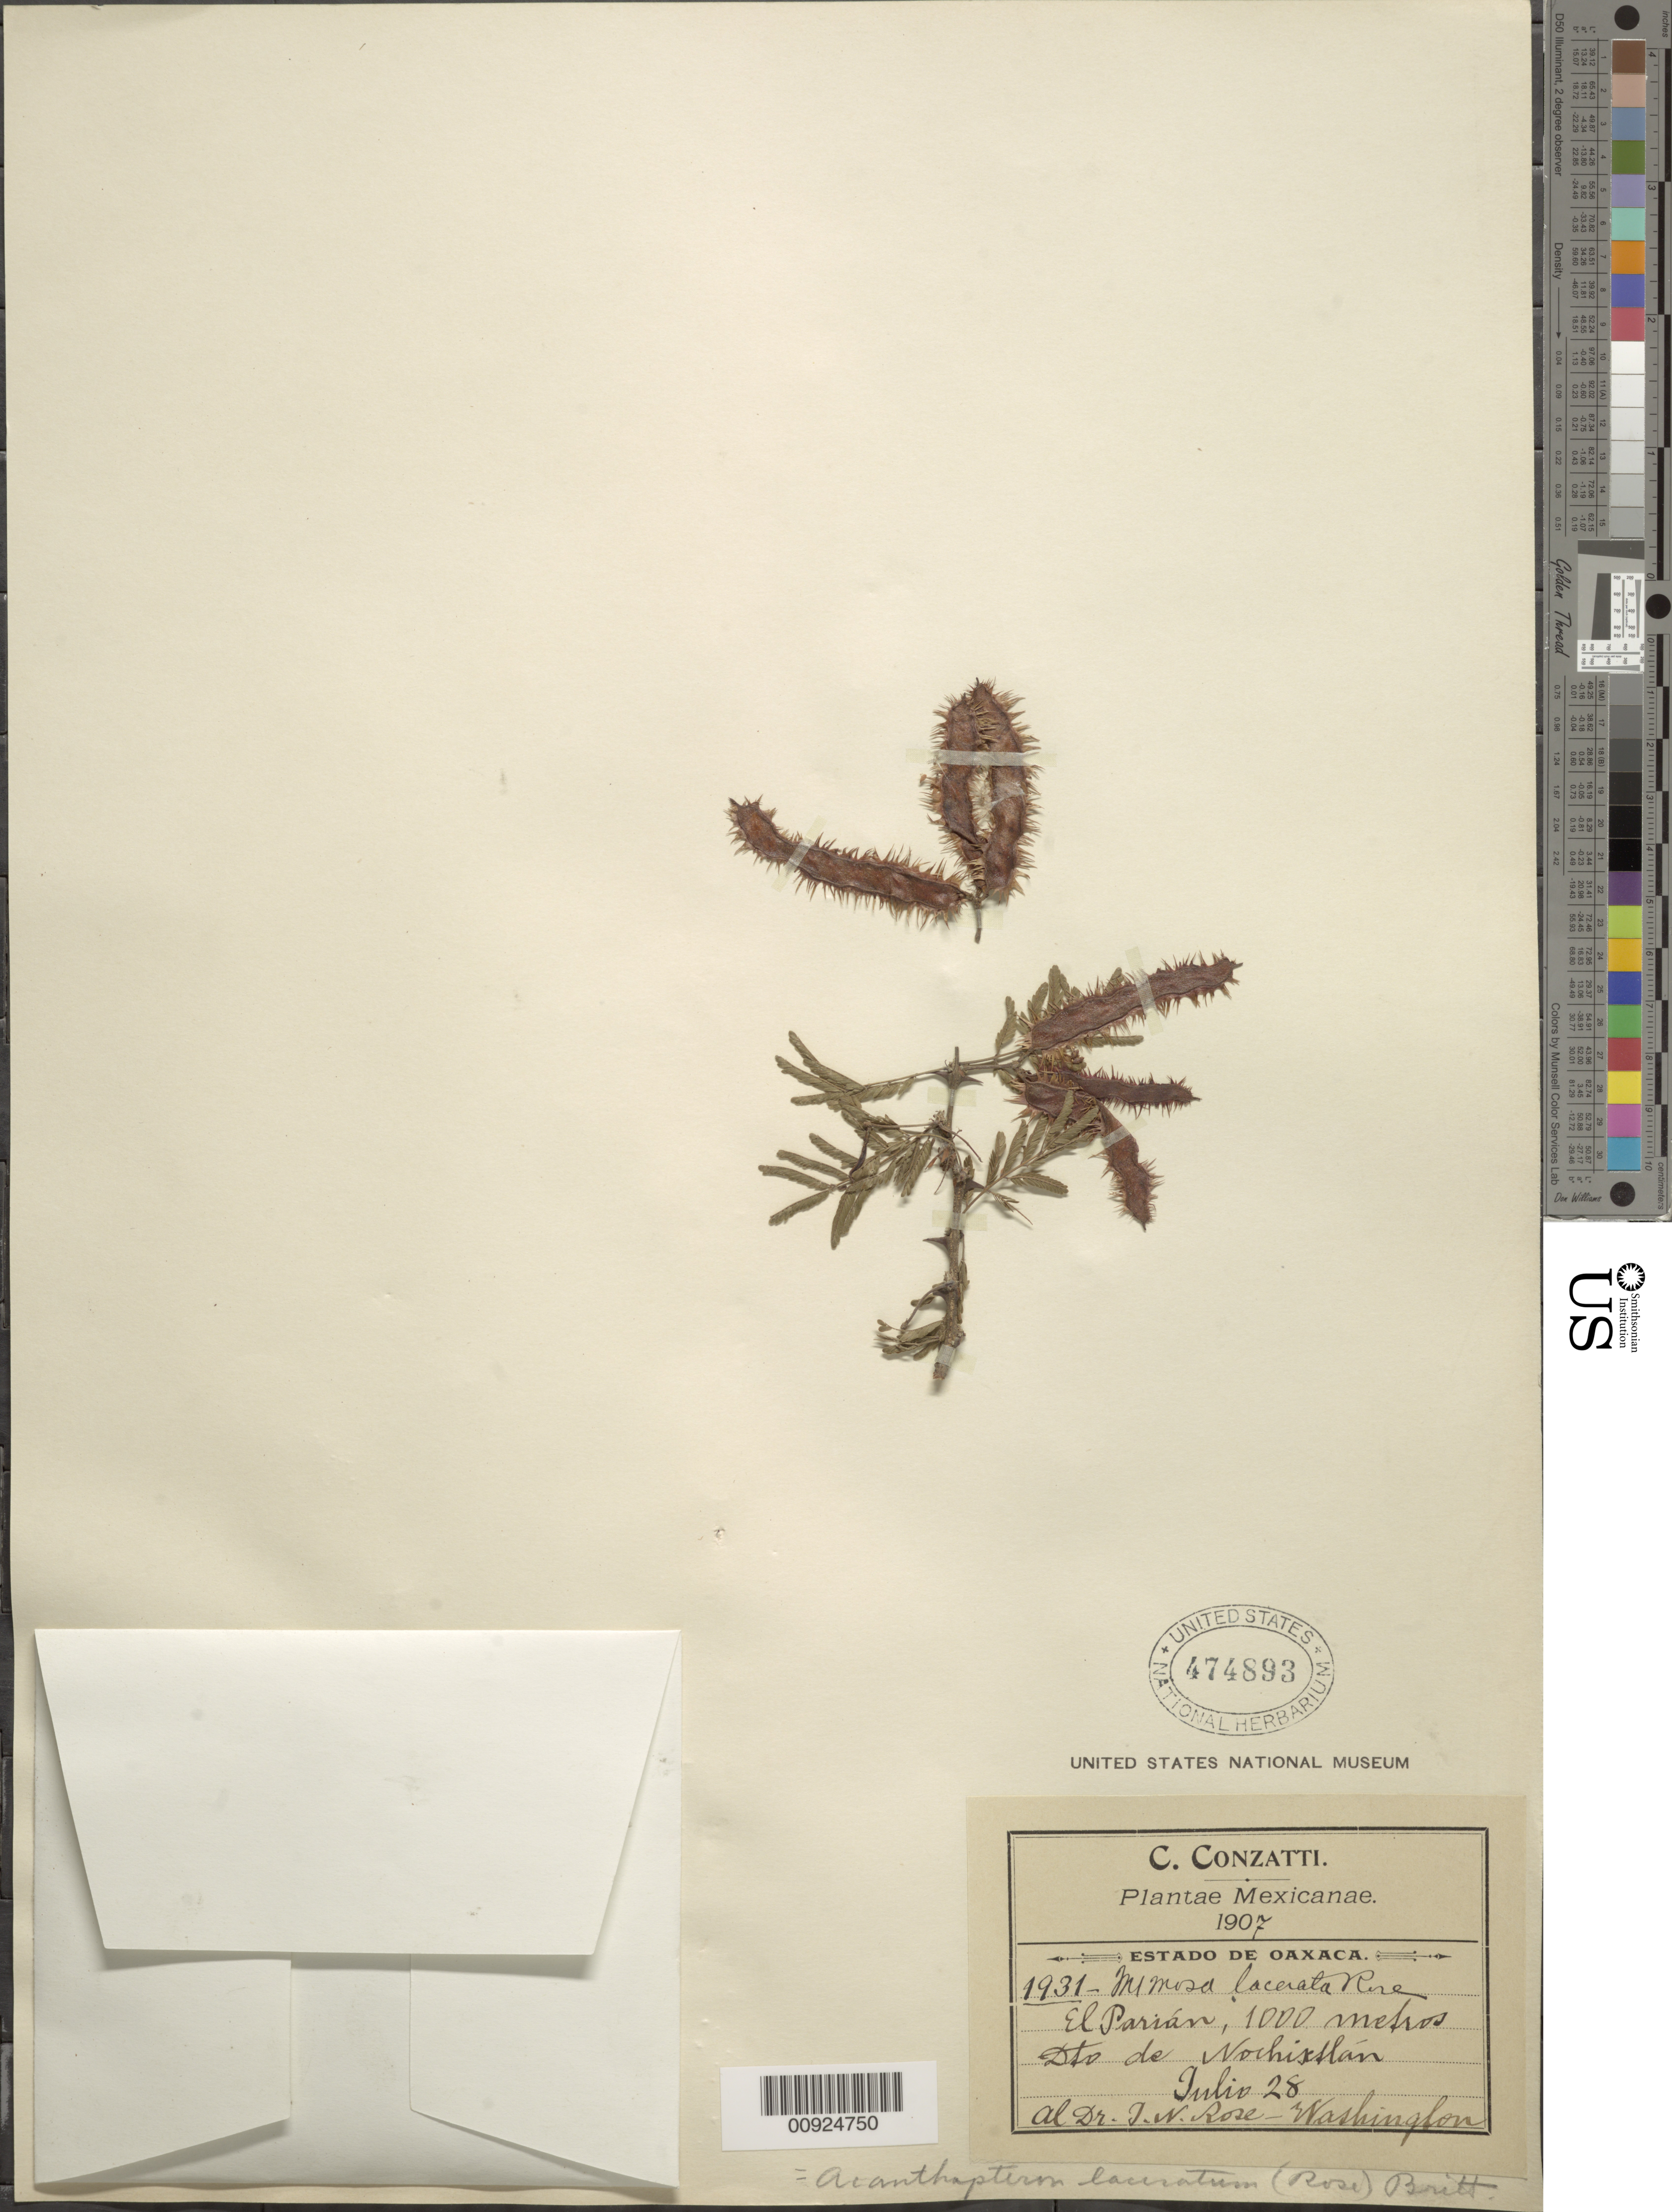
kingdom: Plantae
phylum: Tracheophyta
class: Magnoliopsida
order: Fabales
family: Fabaceae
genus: Mimosa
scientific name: Mimosa lacerata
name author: Rose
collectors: C. Conzatti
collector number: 1931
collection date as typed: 28 Jul 1928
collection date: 1928-07-28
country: Mexico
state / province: Oaxaca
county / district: Nochixtlán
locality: El Parián, Dto. de Nochixtlán, Oaxaca.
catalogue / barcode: US 474893